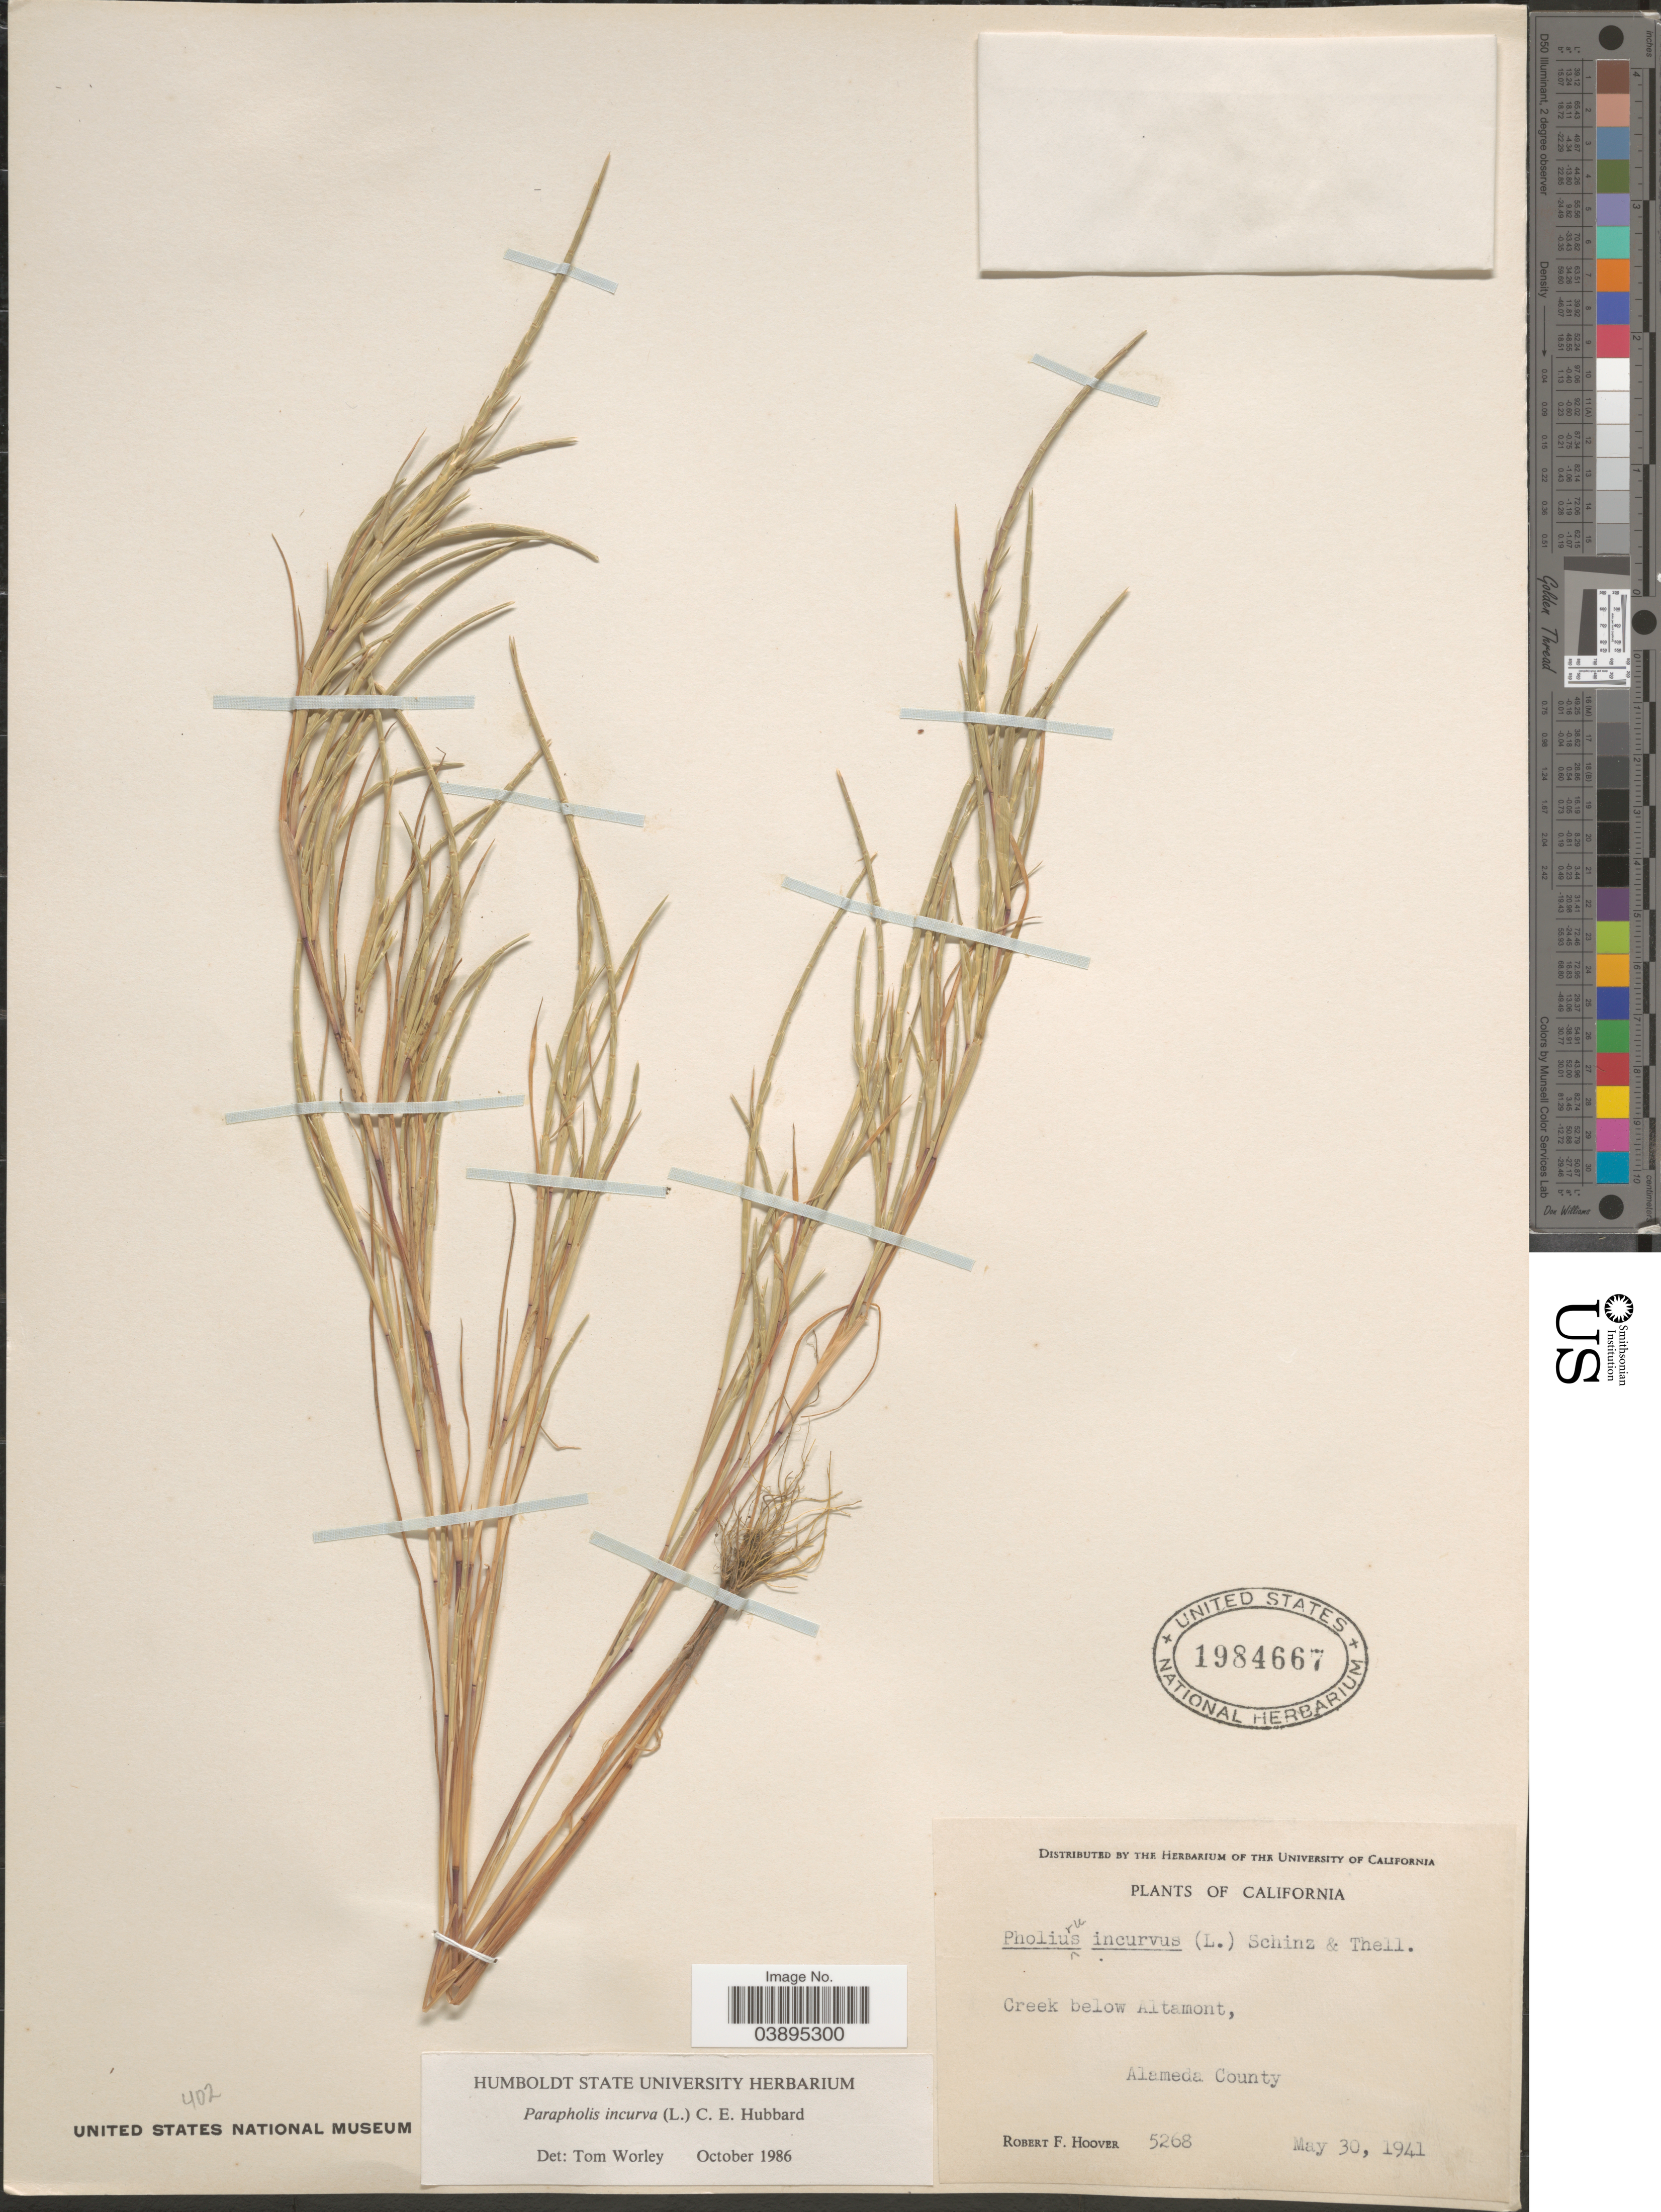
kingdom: Plantae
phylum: Tracheophyta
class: Liliopsida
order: Poales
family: Poaceae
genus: Parapholis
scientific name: Parapholis incurva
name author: (L.) C.E. Hubb.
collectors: R. F. Hoover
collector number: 5268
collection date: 1941-05-30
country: United States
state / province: California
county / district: Alameda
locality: Creek below Altamont, Alameda County.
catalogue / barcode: US 1984667